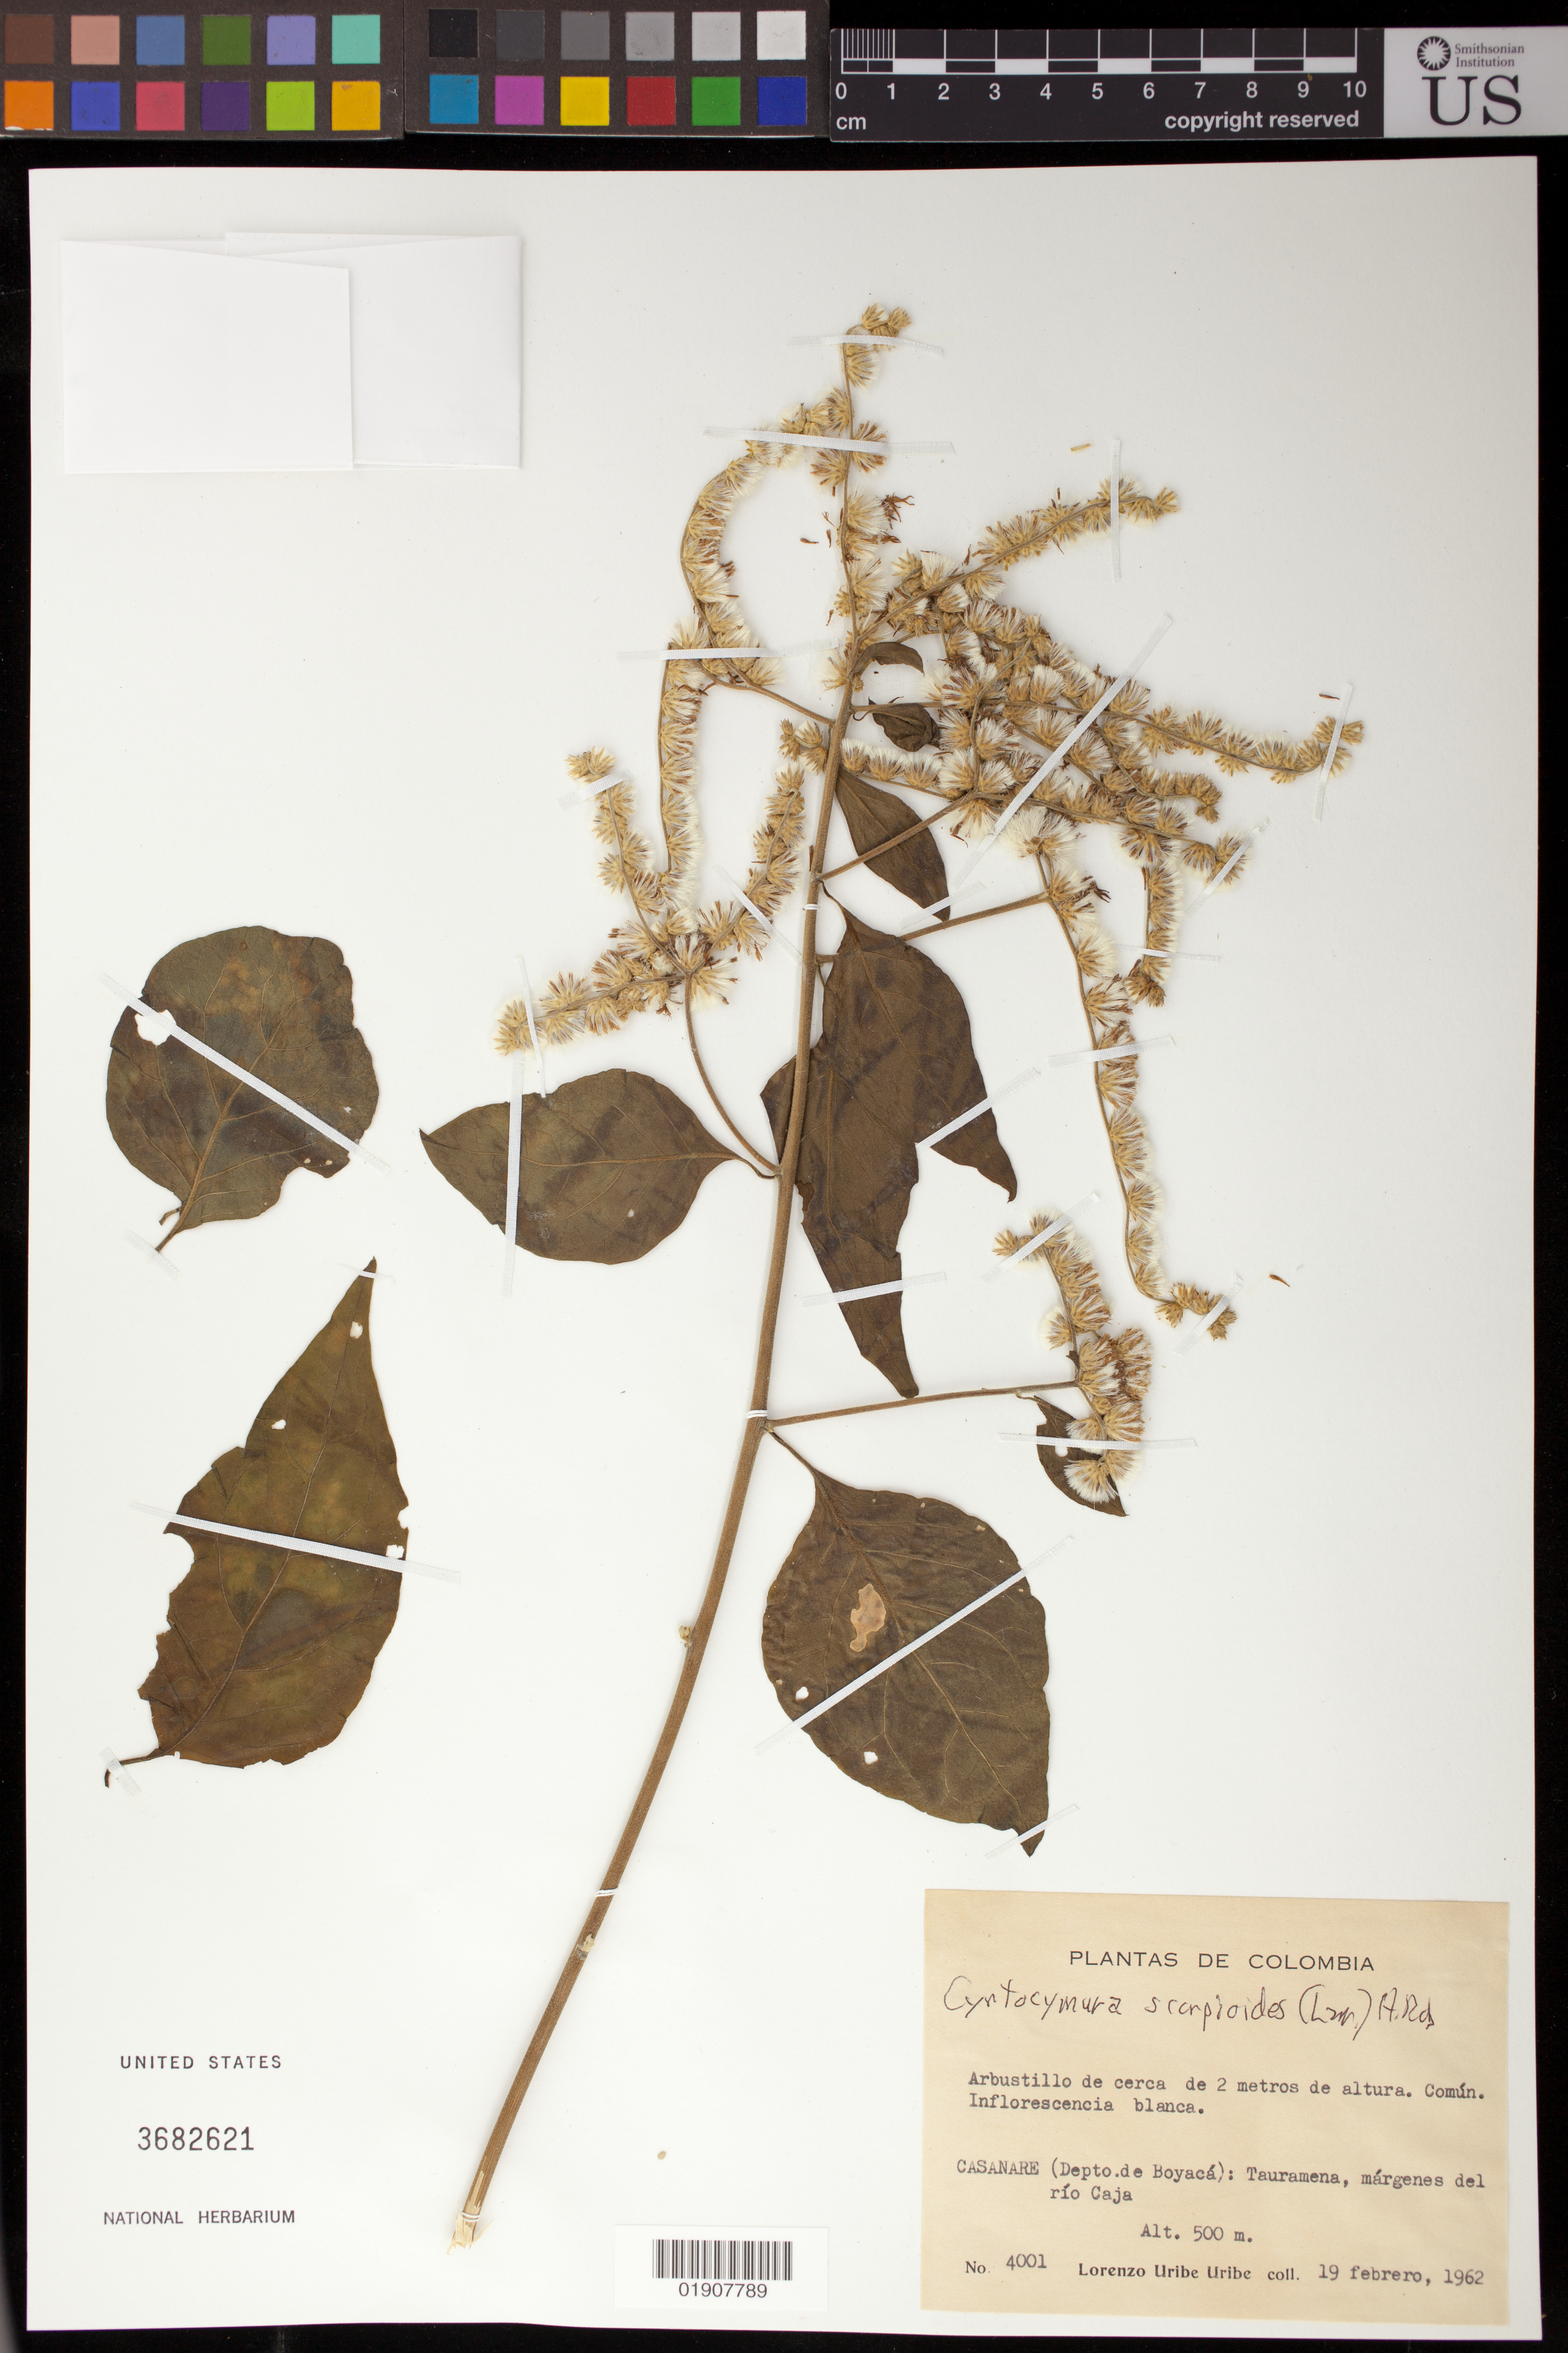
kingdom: Plantae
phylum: Tracheophyta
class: Magnoliopsida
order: Asterales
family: Asteraceae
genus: Cyrtocymura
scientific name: Cyrtocymura scorpioides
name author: (Lam.) H. Rob.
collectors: L. Uribe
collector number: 4001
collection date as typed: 19 febrero, 1962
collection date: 1962-02-19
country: Colombia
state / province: Casanare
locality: Casanare (Depto de Boyaca): Tauramena, margenes del rio Caja.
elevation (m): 500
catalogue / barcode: US 3682621